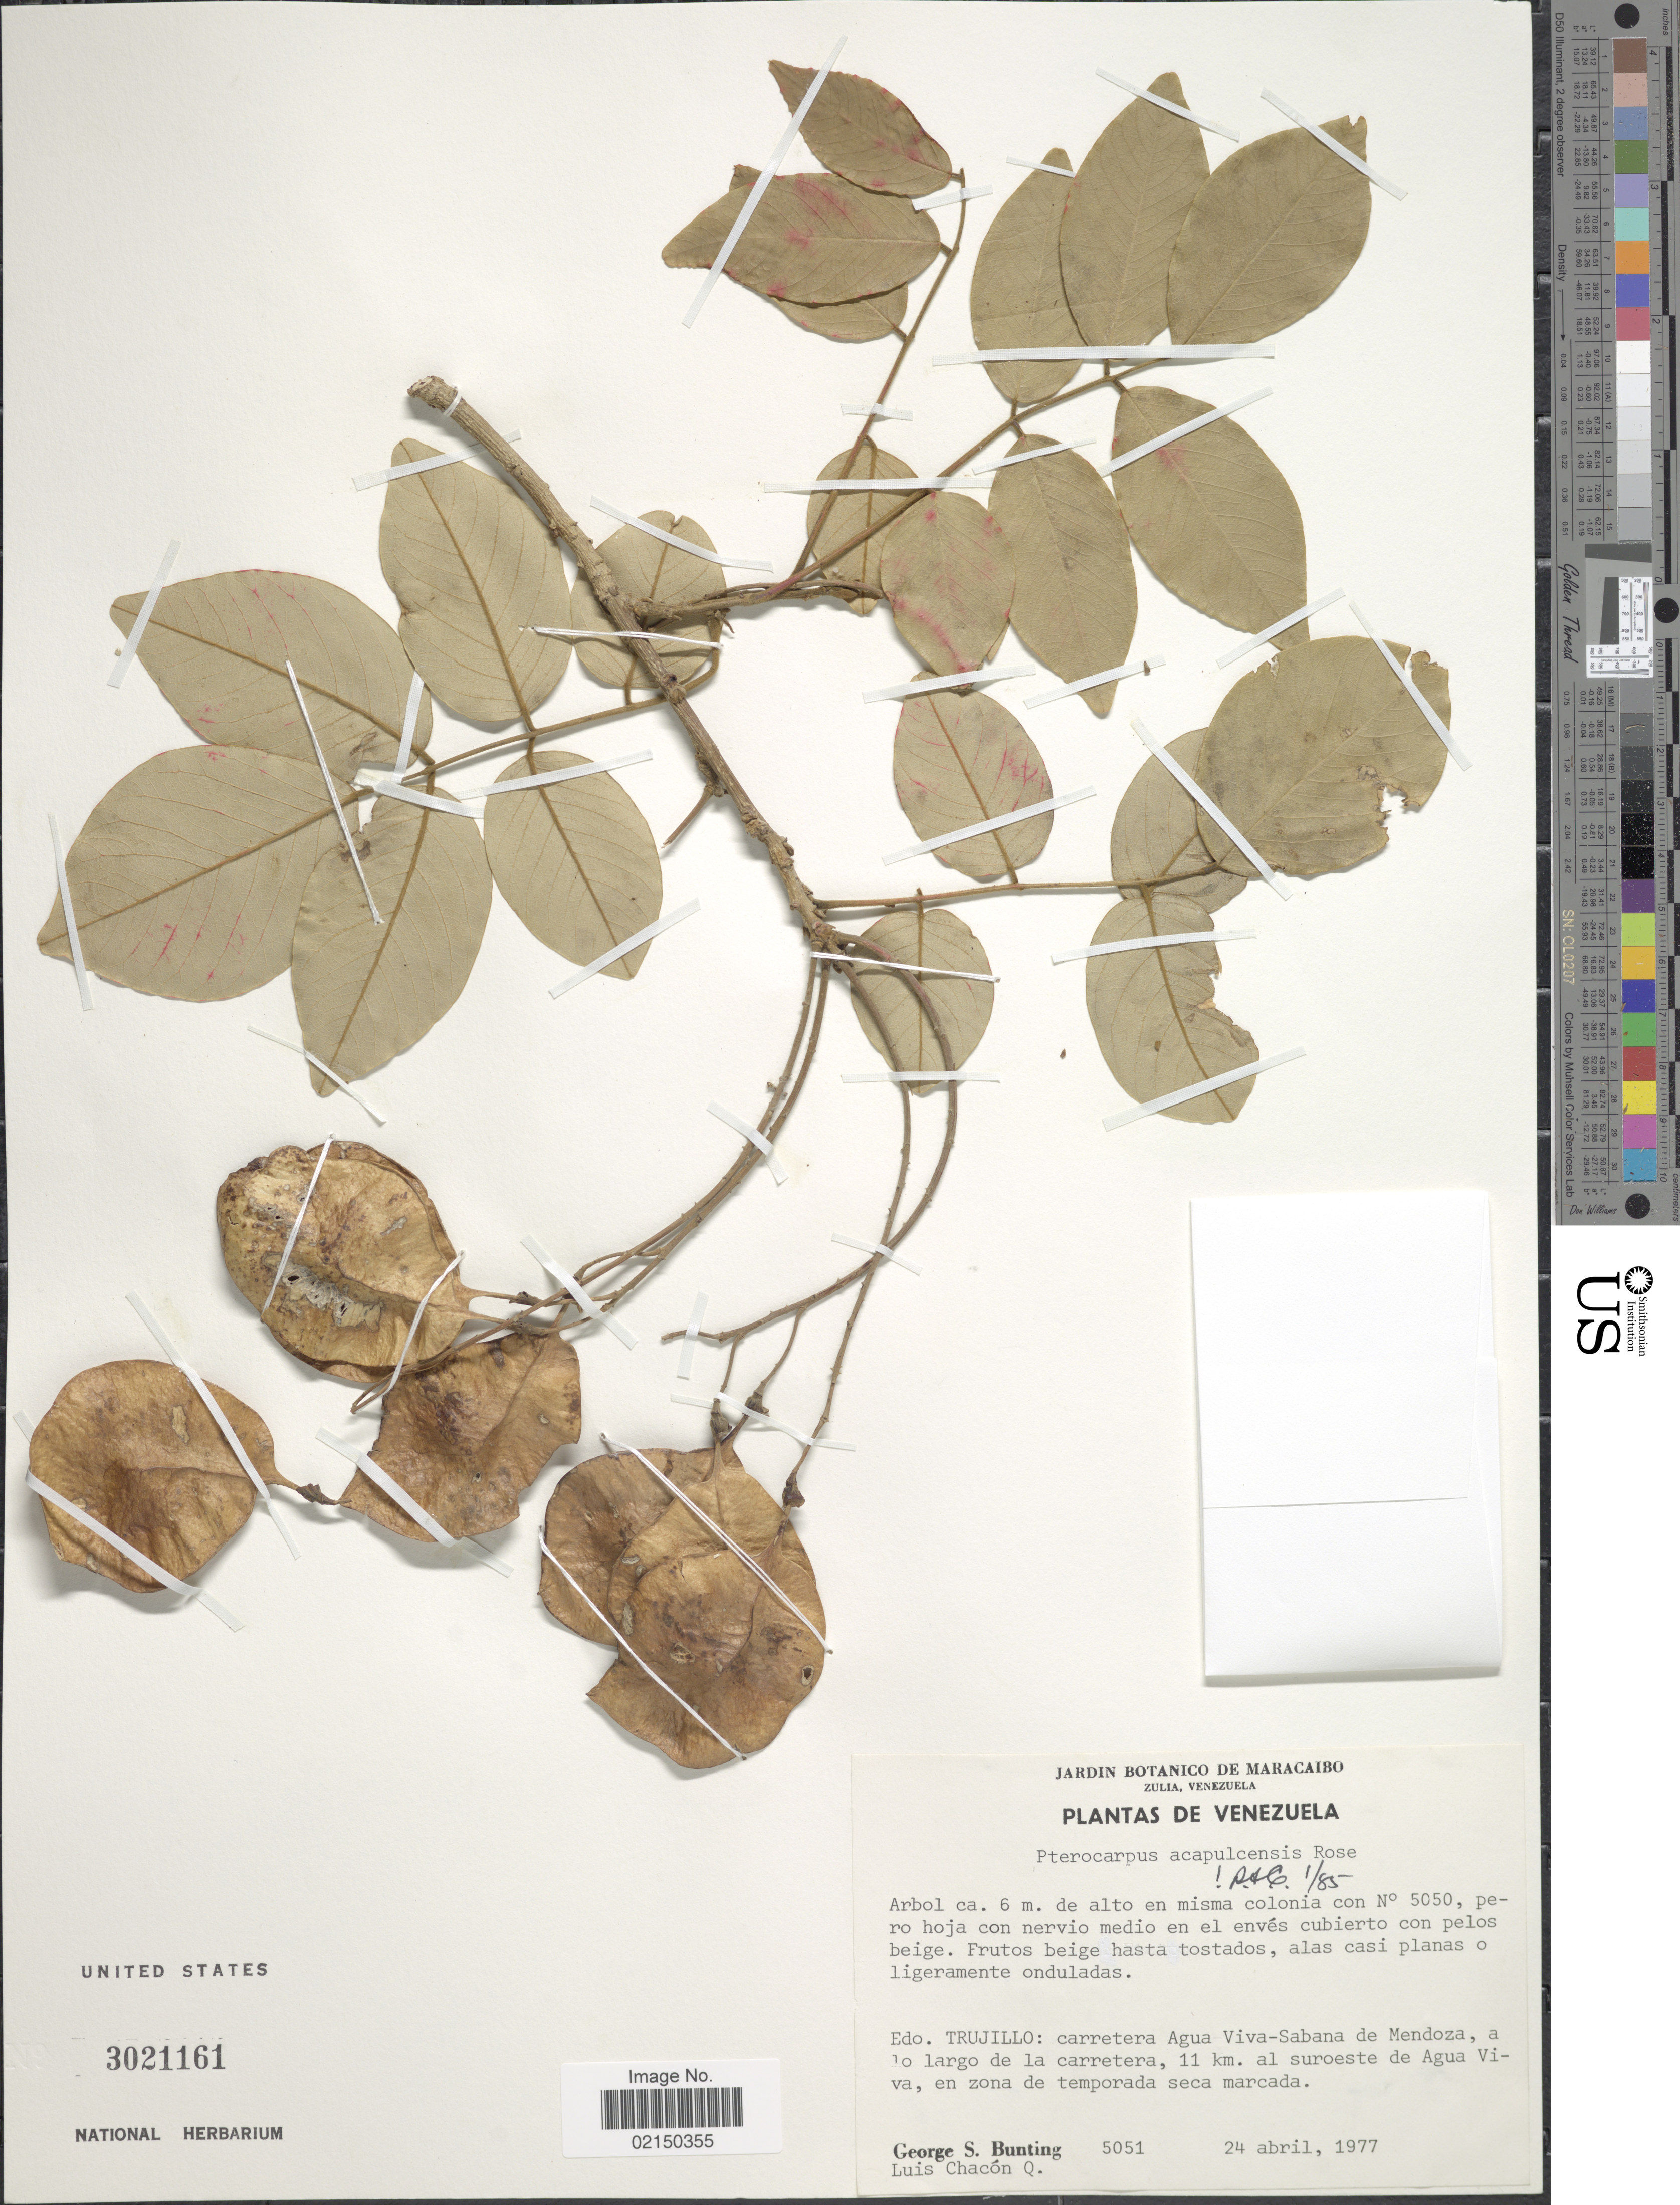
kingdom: Plantae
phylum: Tracheophyta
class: Magnoliopsida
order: Fabales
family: Fabaceae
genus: Pterocarpus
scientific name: Pterocarpus acapulcensis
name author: Rose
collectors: G. S. Bunting & L. Chacón Q.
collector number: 5051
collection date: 1977-04-24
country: Venezuela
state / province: Trujillo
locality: Carretera Agua Viva-Sabana de Mendoza, a lo largo de la carretera, 11 km. al suroeste de Agua Viva, en zona de temporada seca marcada.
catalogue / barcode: US 3021161